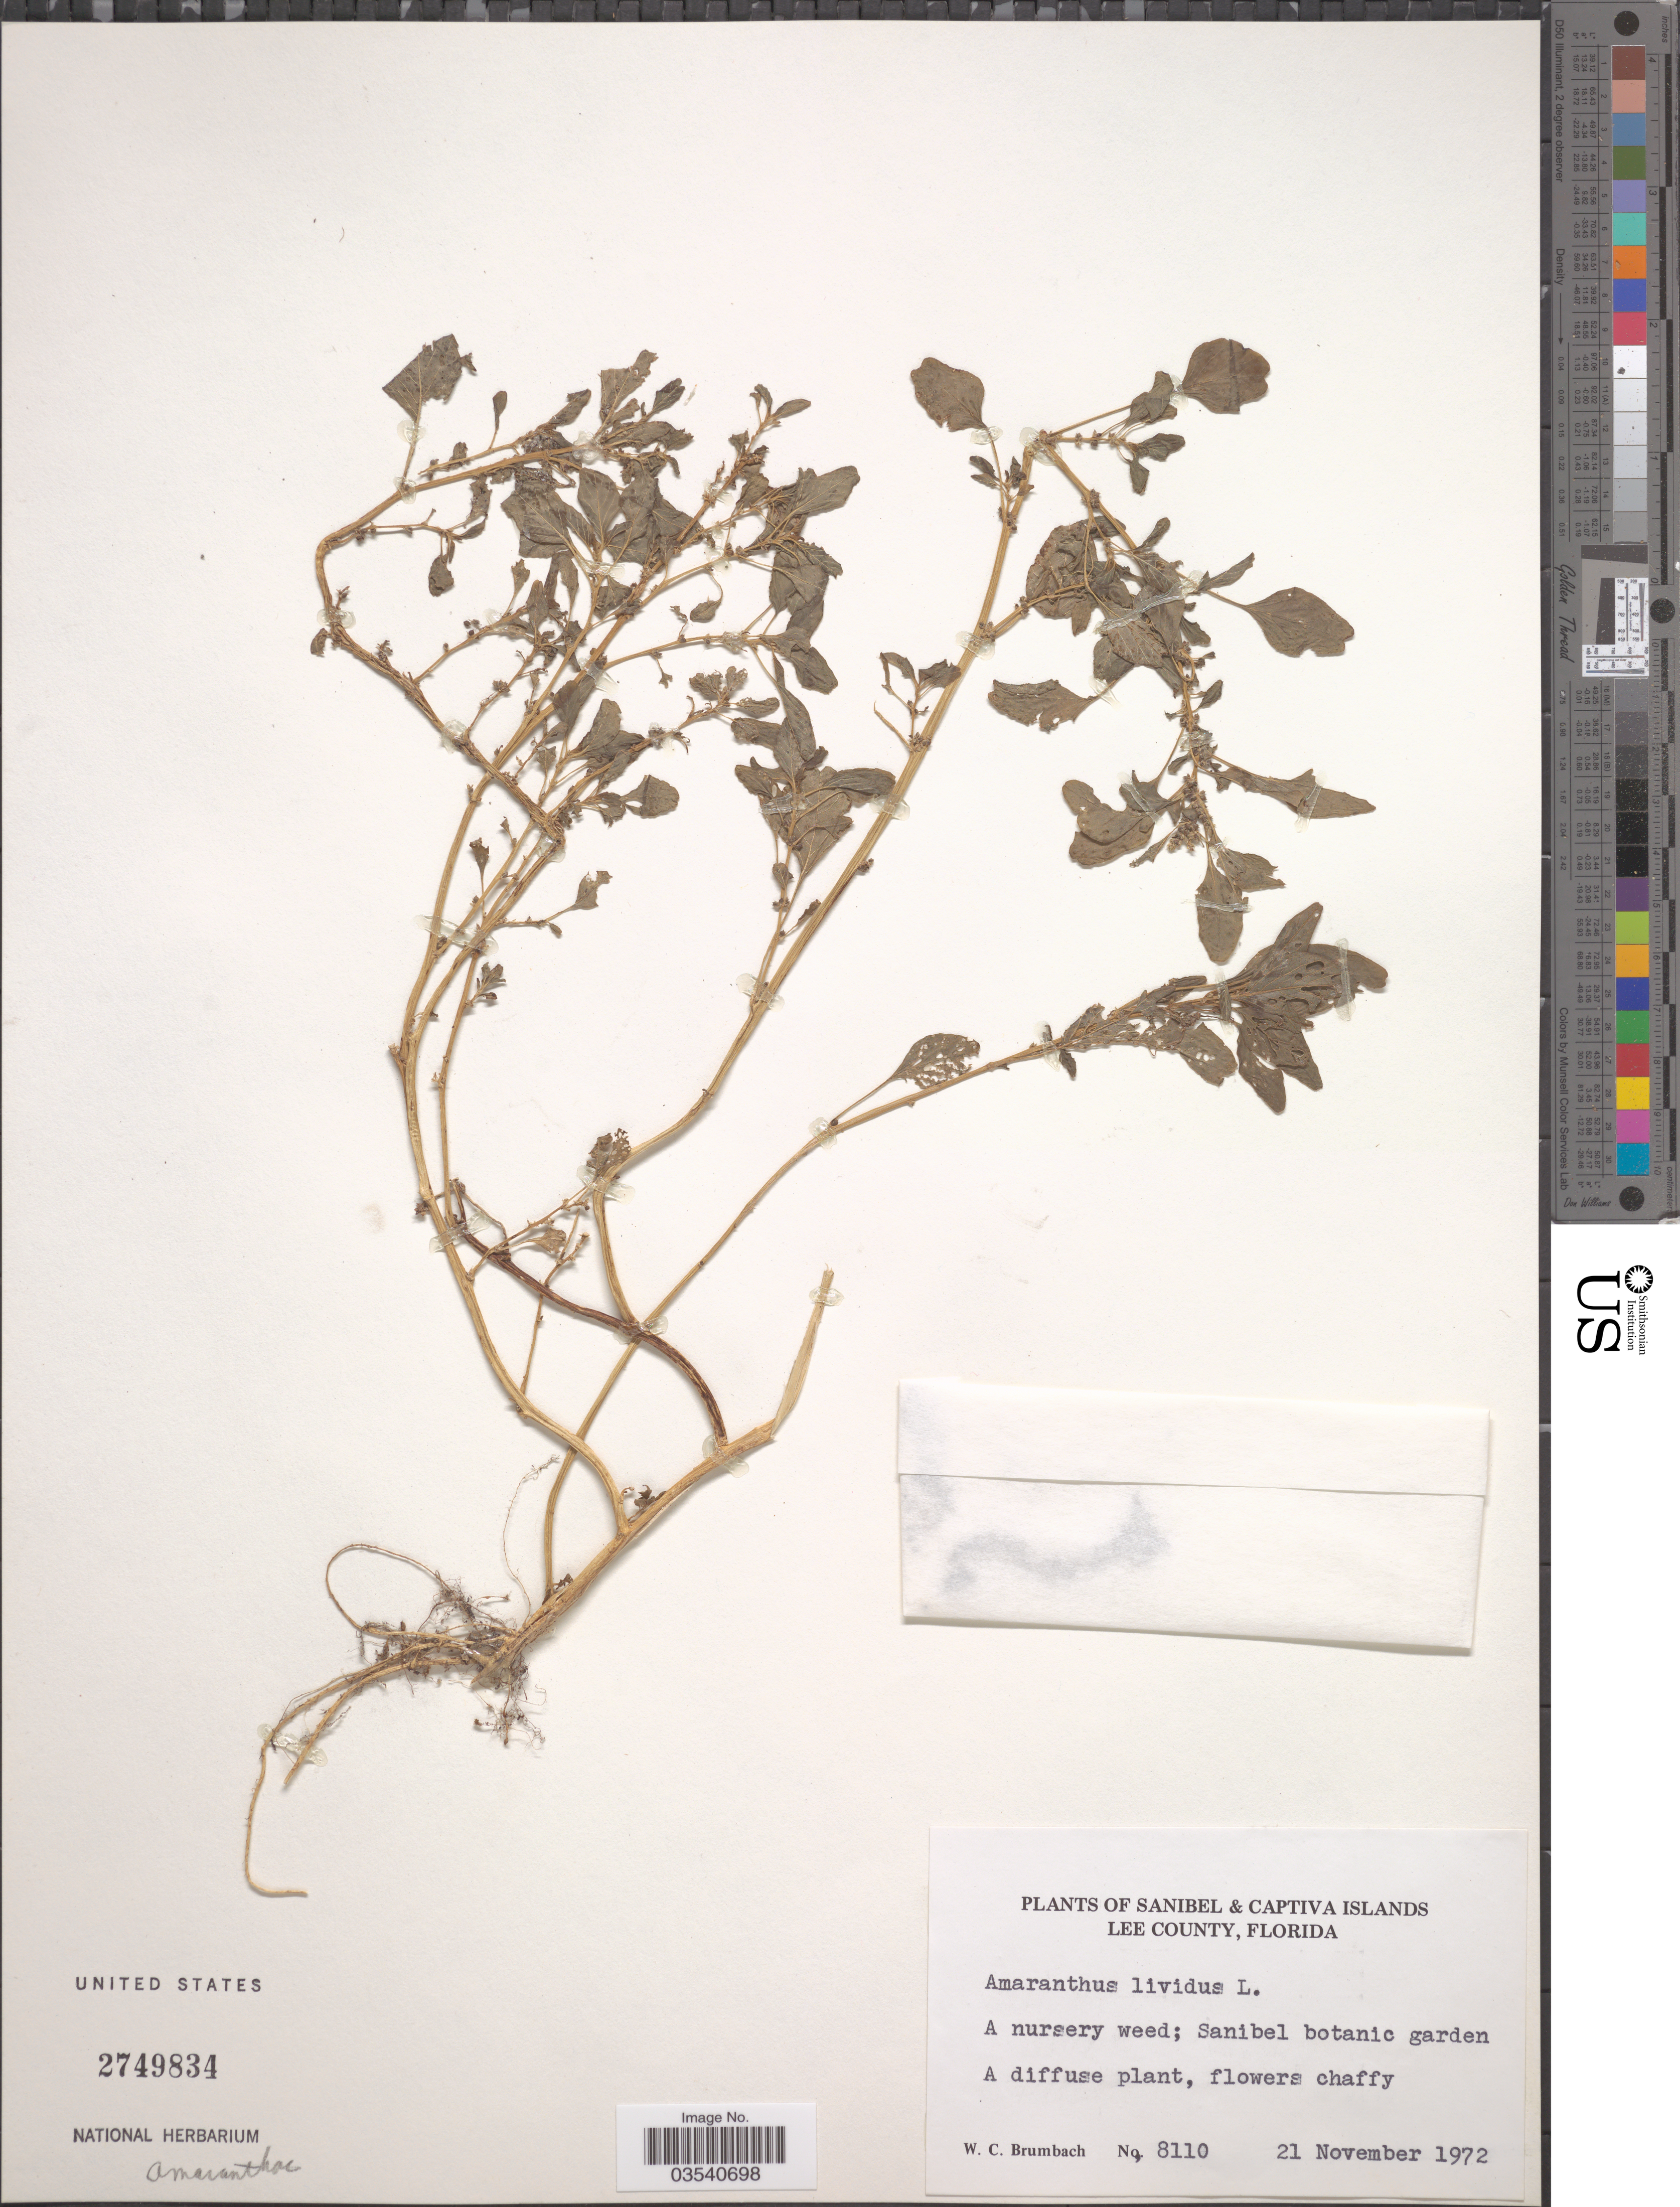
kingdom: Plantae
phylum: Tracheophyta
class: Magnoliopsida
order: Caryophyllales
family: Amaranthaceae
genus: Amaranthus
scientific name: Amaranthus lividus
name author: L.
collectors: W. C. Brumbach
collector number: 8110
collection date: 1972-11-21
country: United States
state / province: Florida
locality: Sanibel & Captiva Islands. Lee County. Sanibel botanic garden.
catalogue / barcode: US 2749834